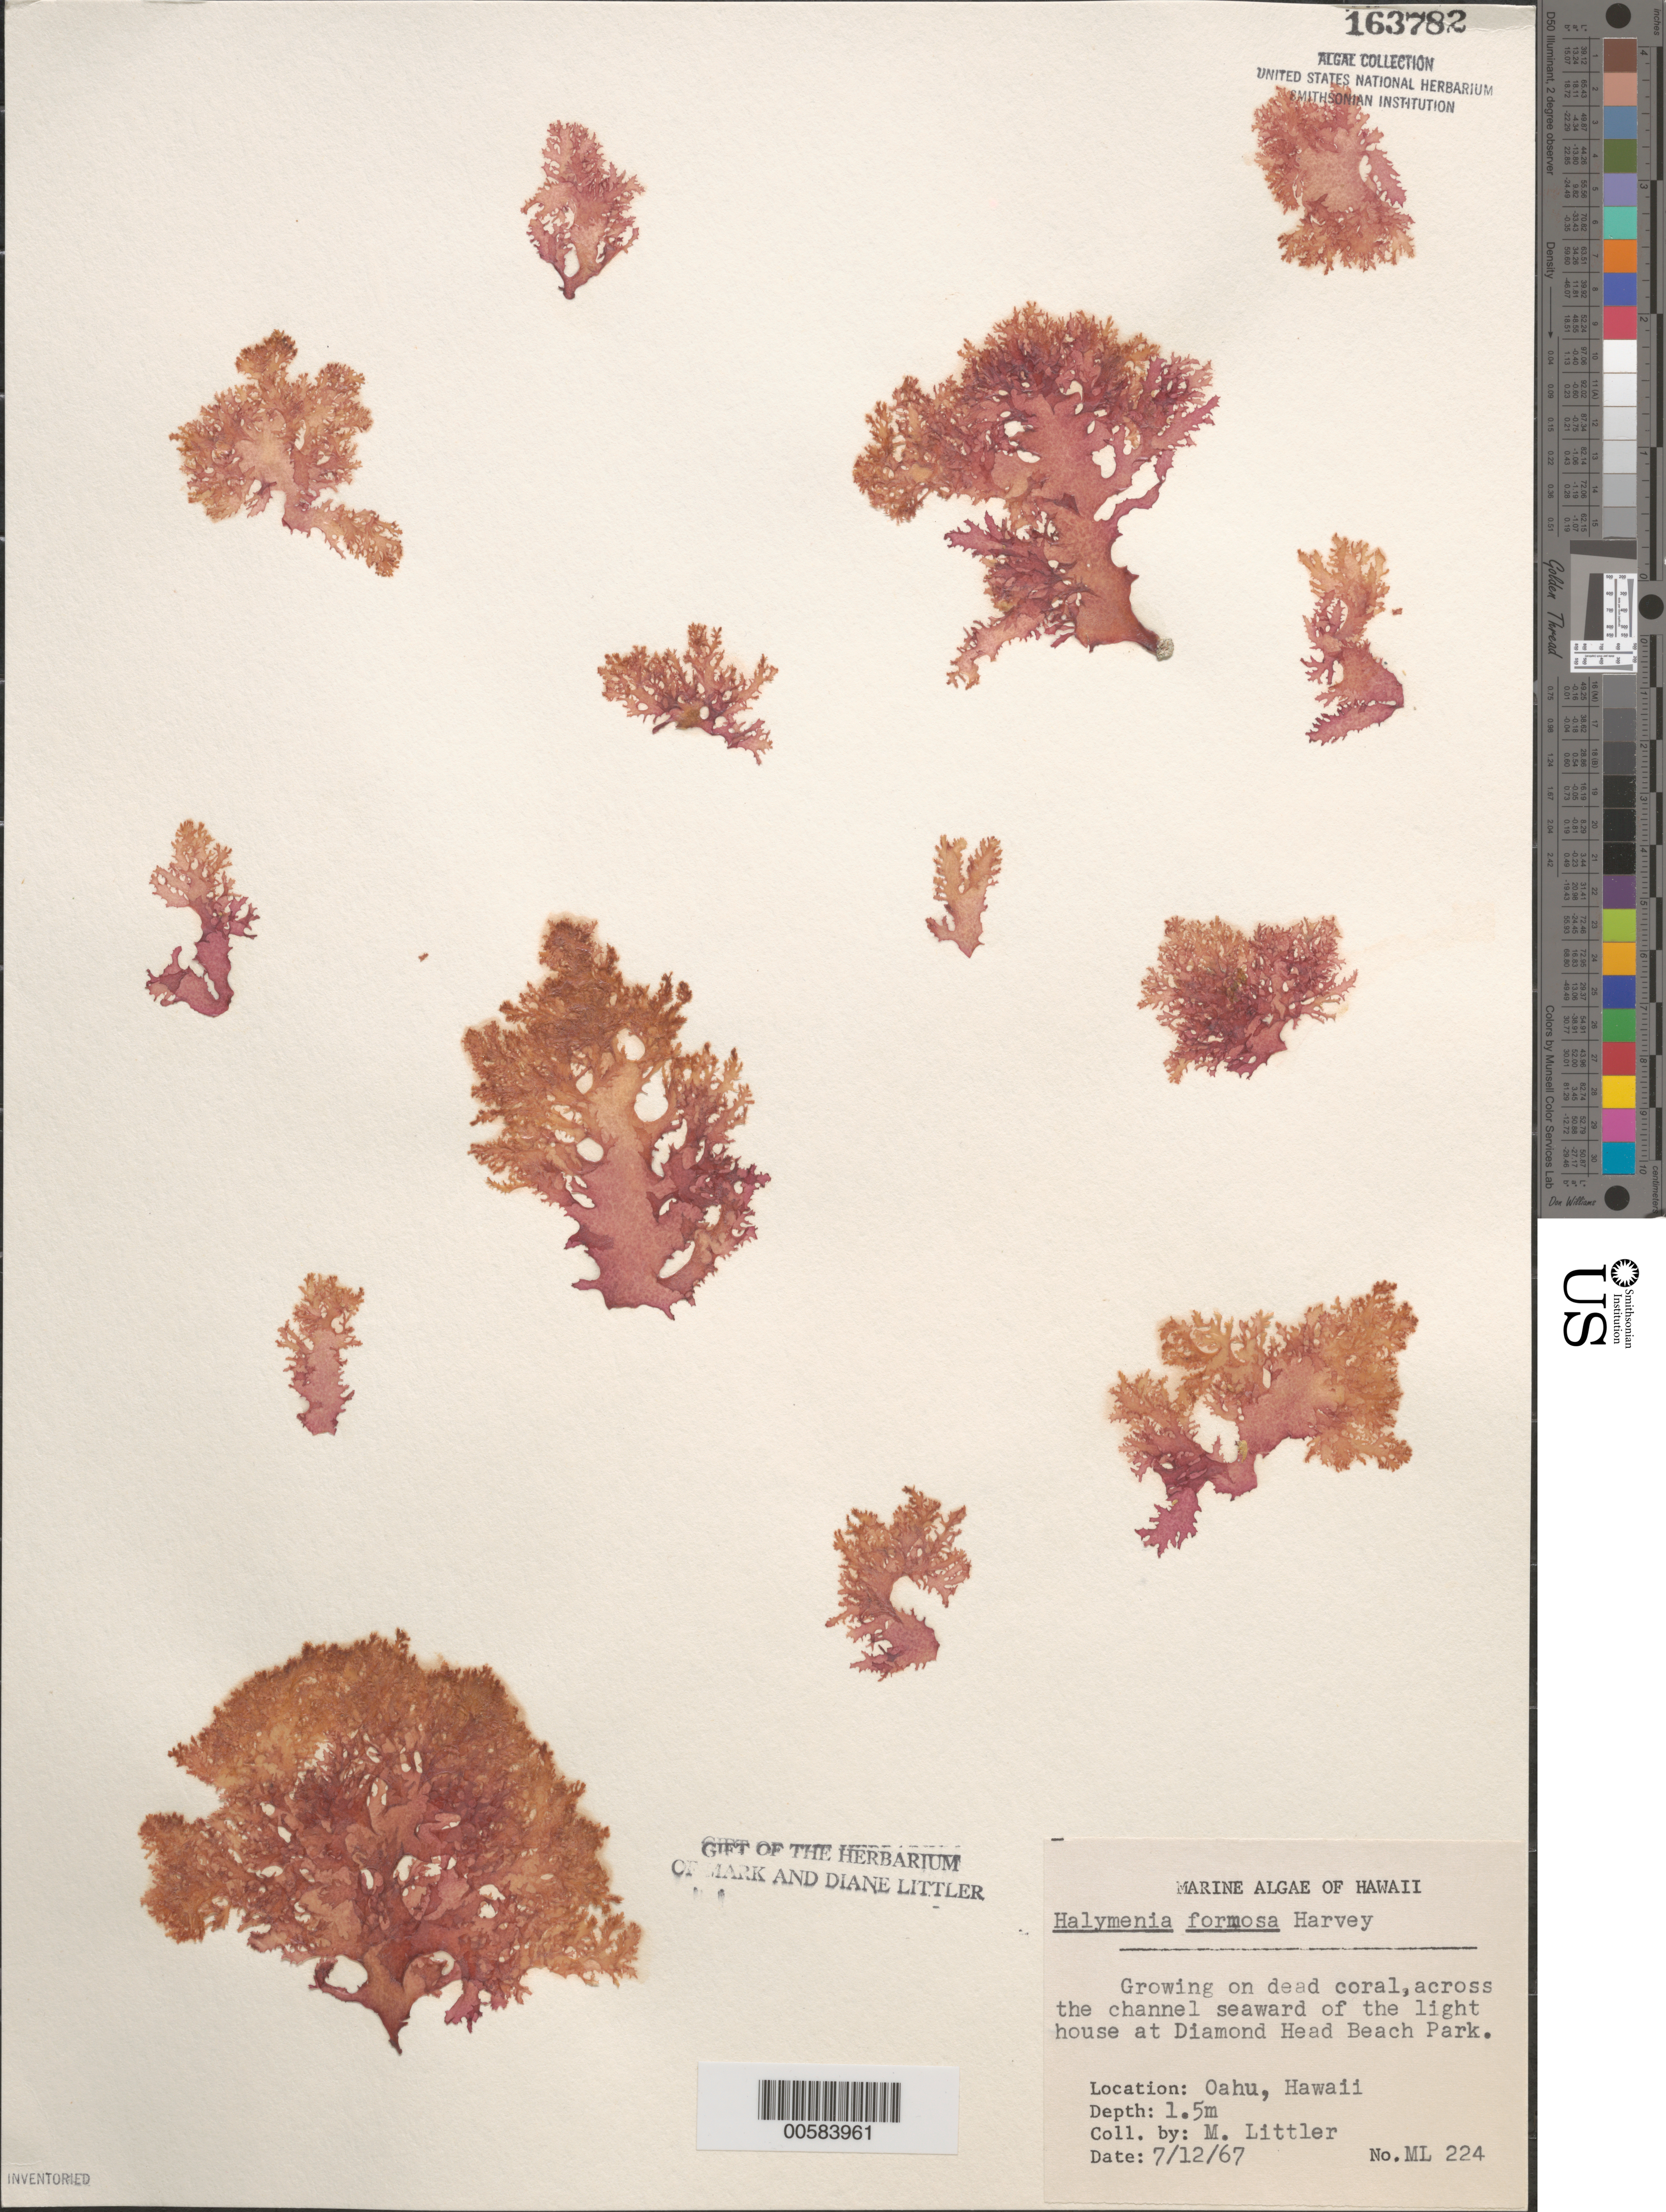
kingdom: Plantae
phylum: Rhodophyta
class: Florideophyceae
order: Halymeniales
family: Halymeniaceae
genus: Halymenia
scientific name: Halymenia formosa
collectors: M. M. Littler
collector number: ML 224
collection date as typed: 12 Jul 1967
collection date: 1967-07-12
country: United States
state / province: Hawaii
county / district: Honolulu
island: Oahu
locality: Diamond Head Beach Park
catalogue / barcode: US 163782